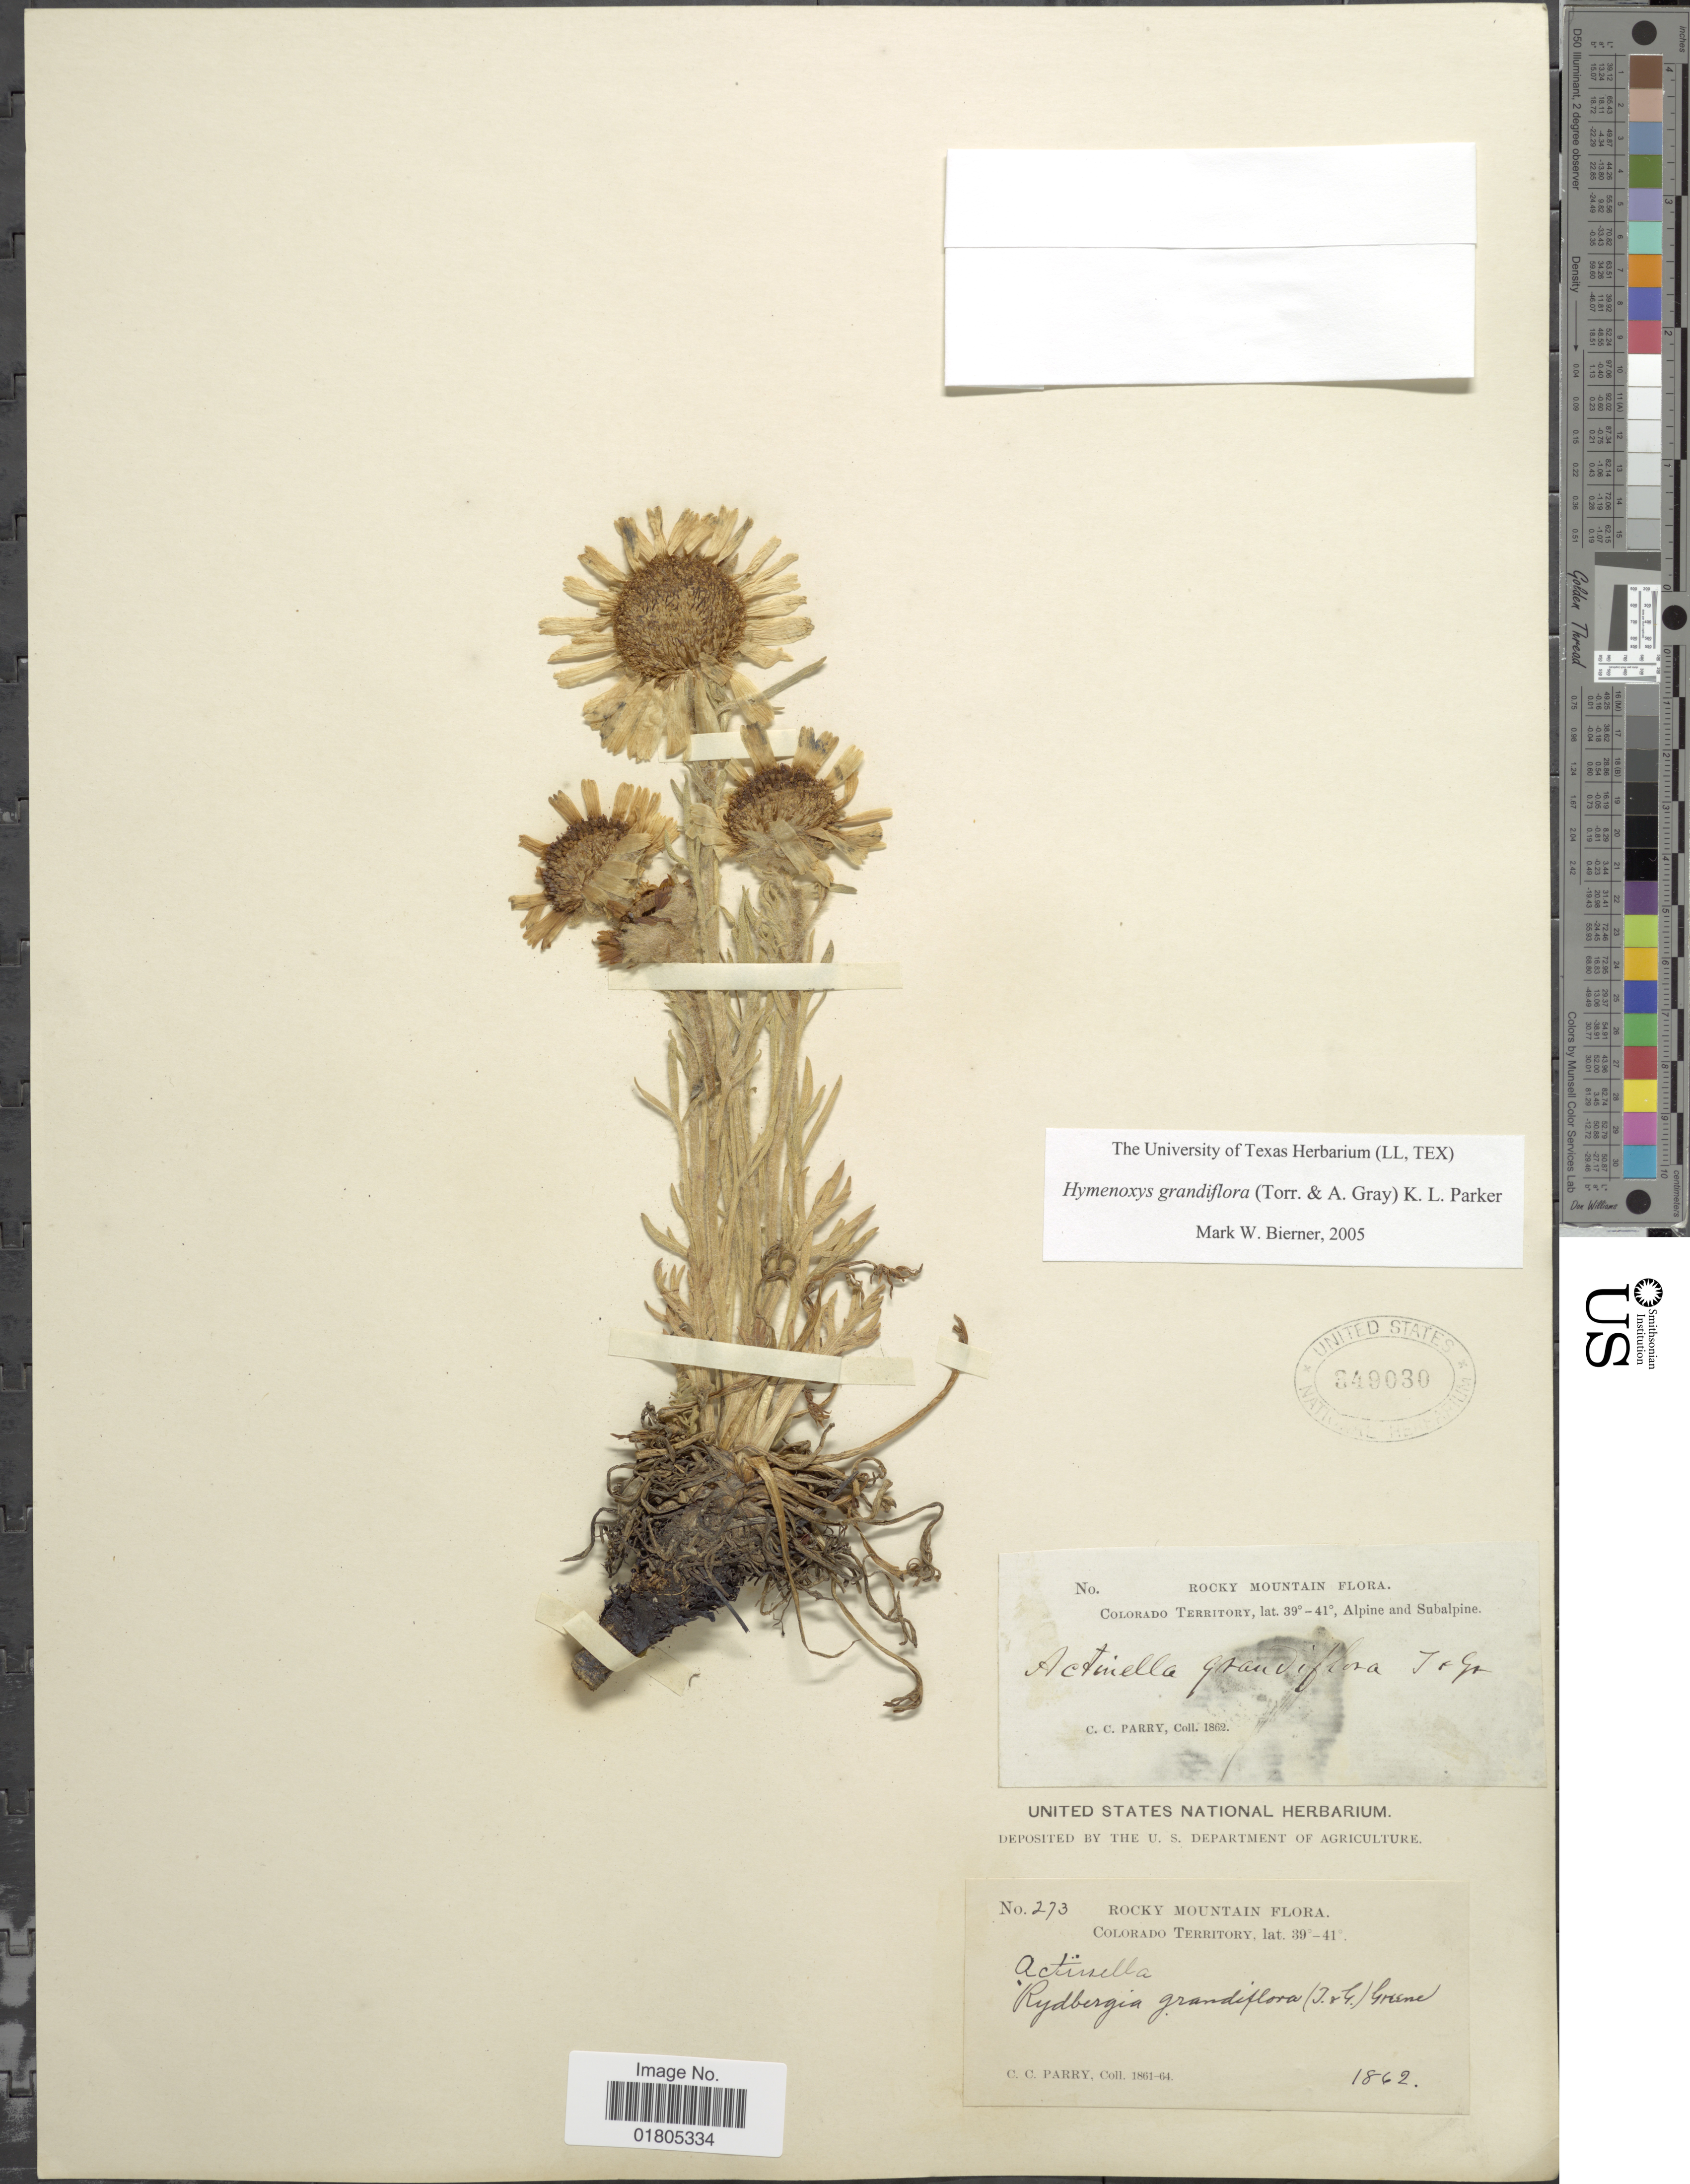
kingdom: Plantae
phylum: Tracheophyta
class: Magnoliopsida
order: Asterales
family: Asteraceae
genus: Actinea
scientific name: Actinea grandiflora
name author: (Torr. & A. Gray) Kuntze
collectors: C. C. Parry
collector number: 273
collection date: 1862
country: United States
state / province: Colorado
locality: Rocky Mountain, Colorado Territory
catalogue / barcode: US 349030